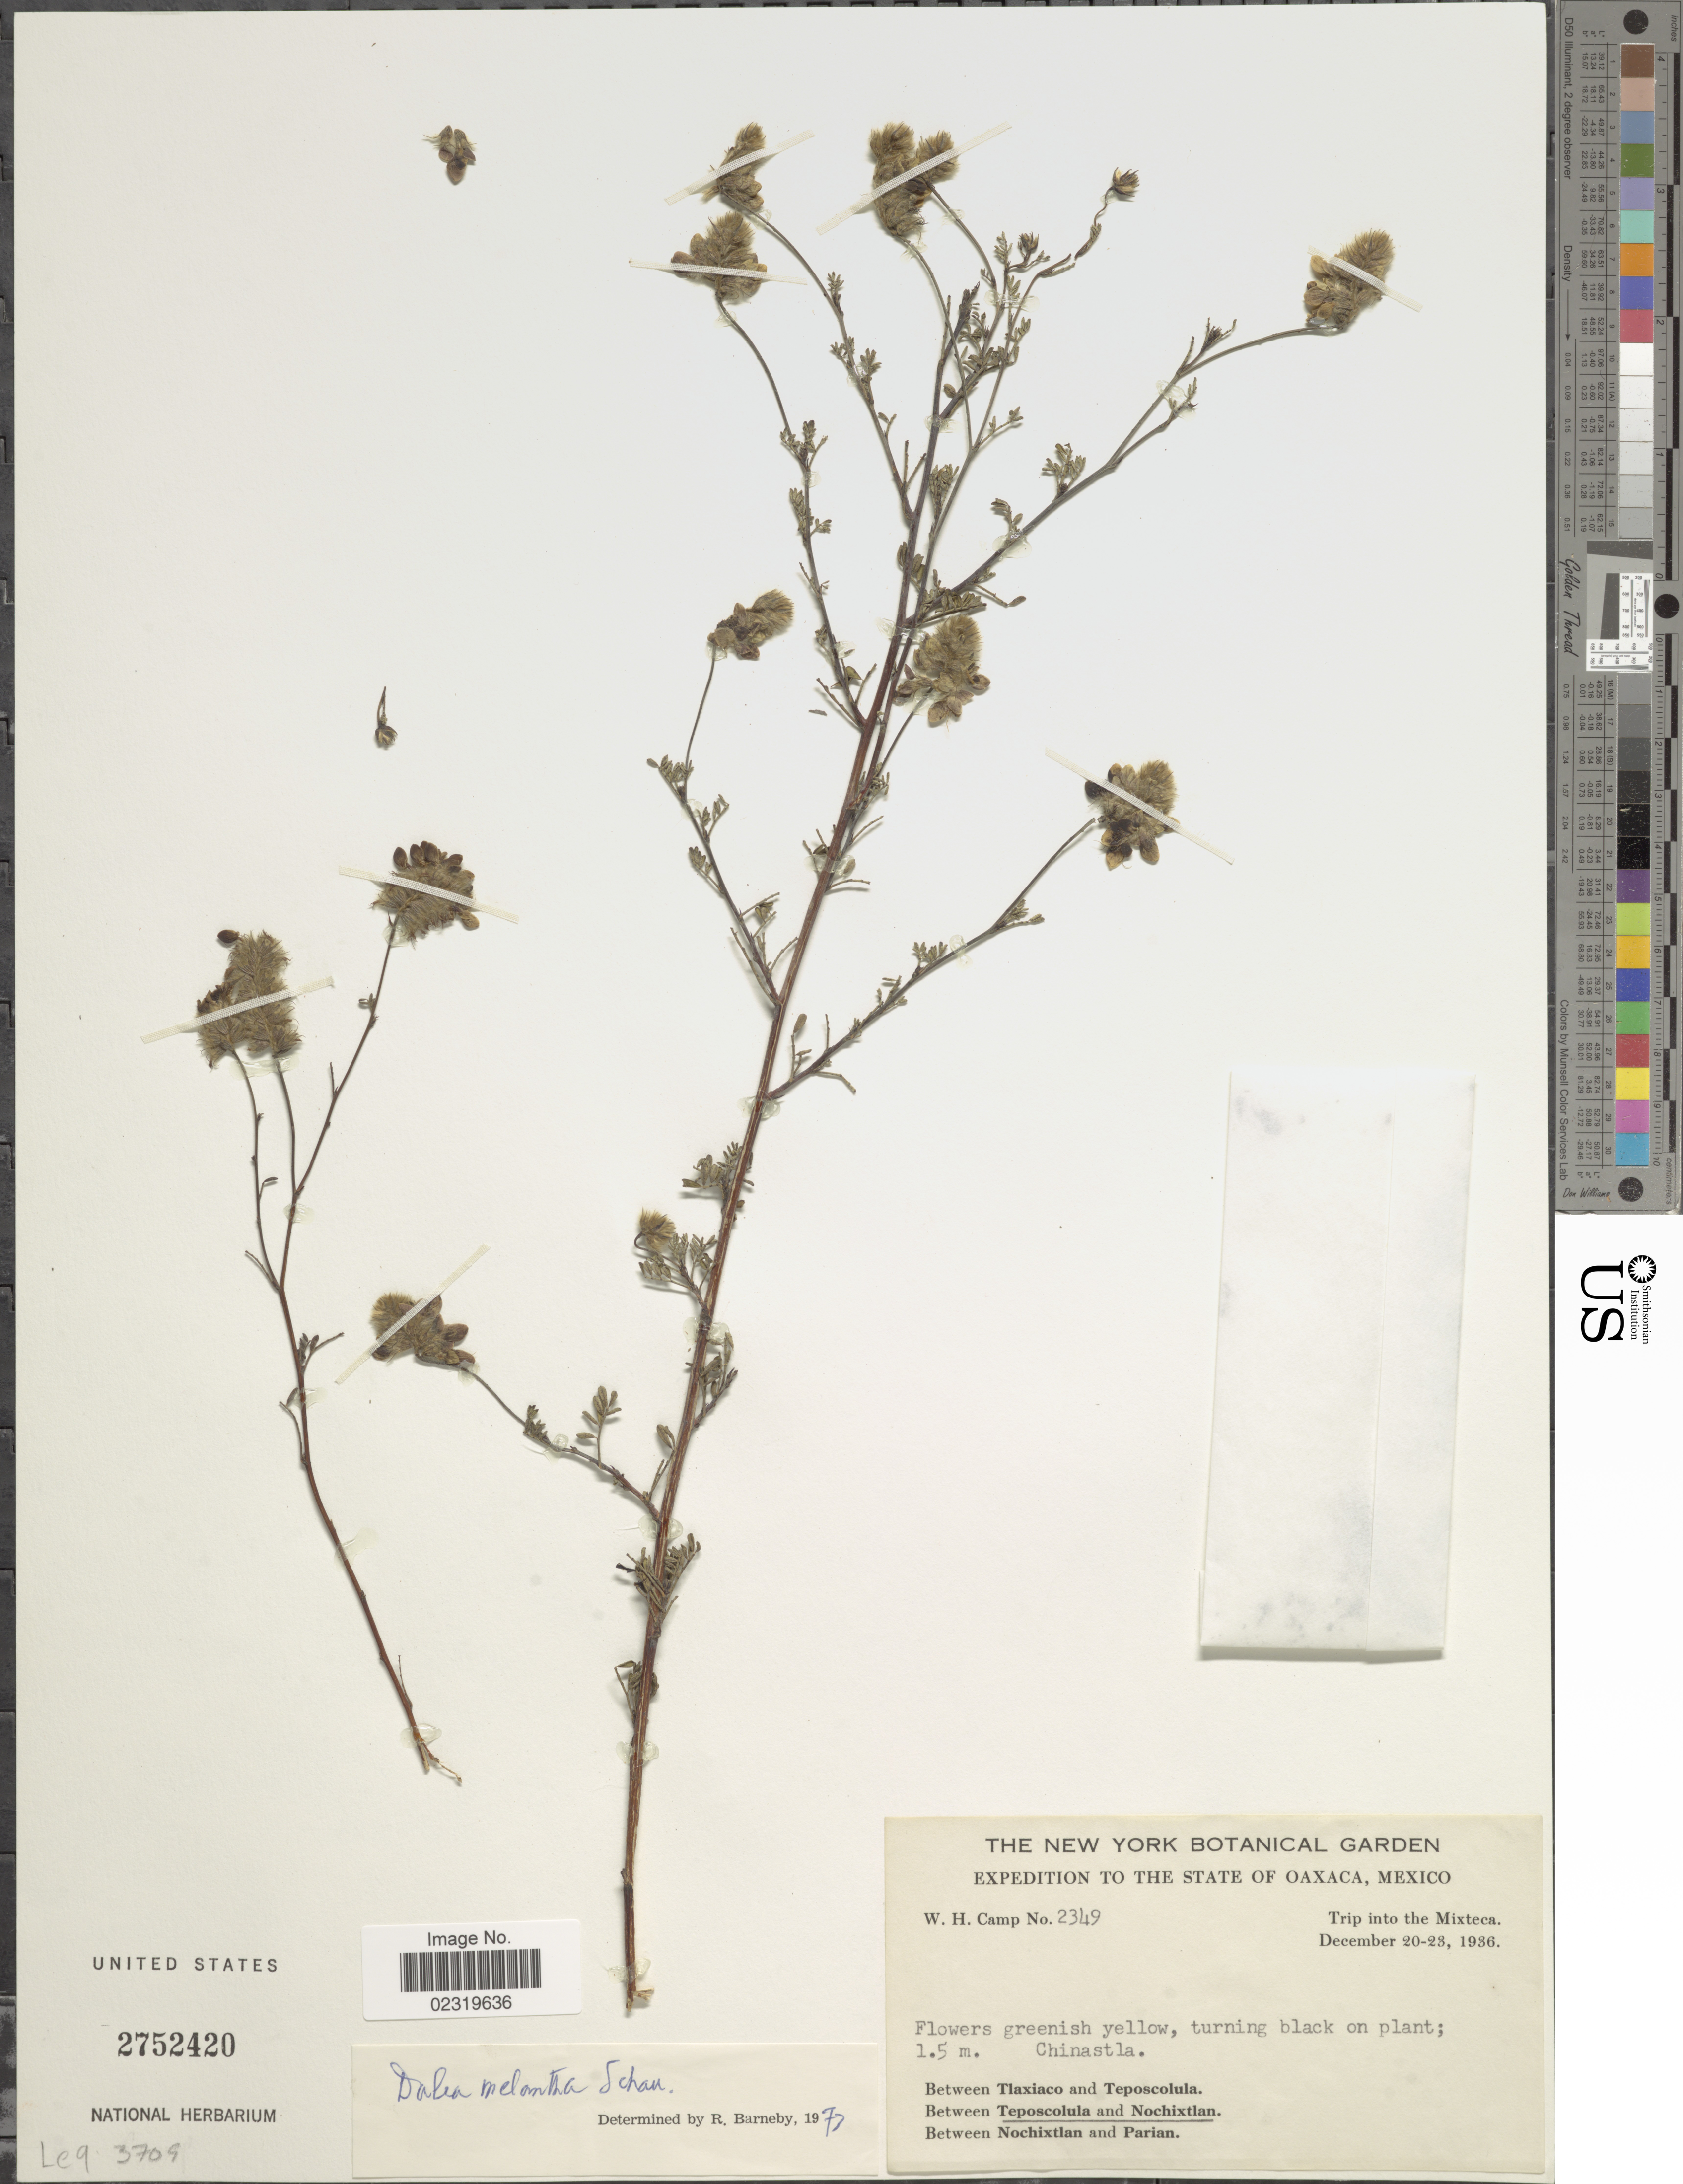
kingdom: Plantae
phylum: Tracheophyta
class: Magnoliopsida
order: Fabales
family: Fabaceae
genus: Dalea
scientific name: Dalea melantha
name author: S. Schauer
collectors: W. H. Camp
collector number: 2349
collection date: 1936-12-20/1936-12-23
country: Mexico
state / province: Oaxaca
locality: Mixteca, Chinastla, between Teposcolula and Nochixtlan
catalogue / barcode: US 2752420